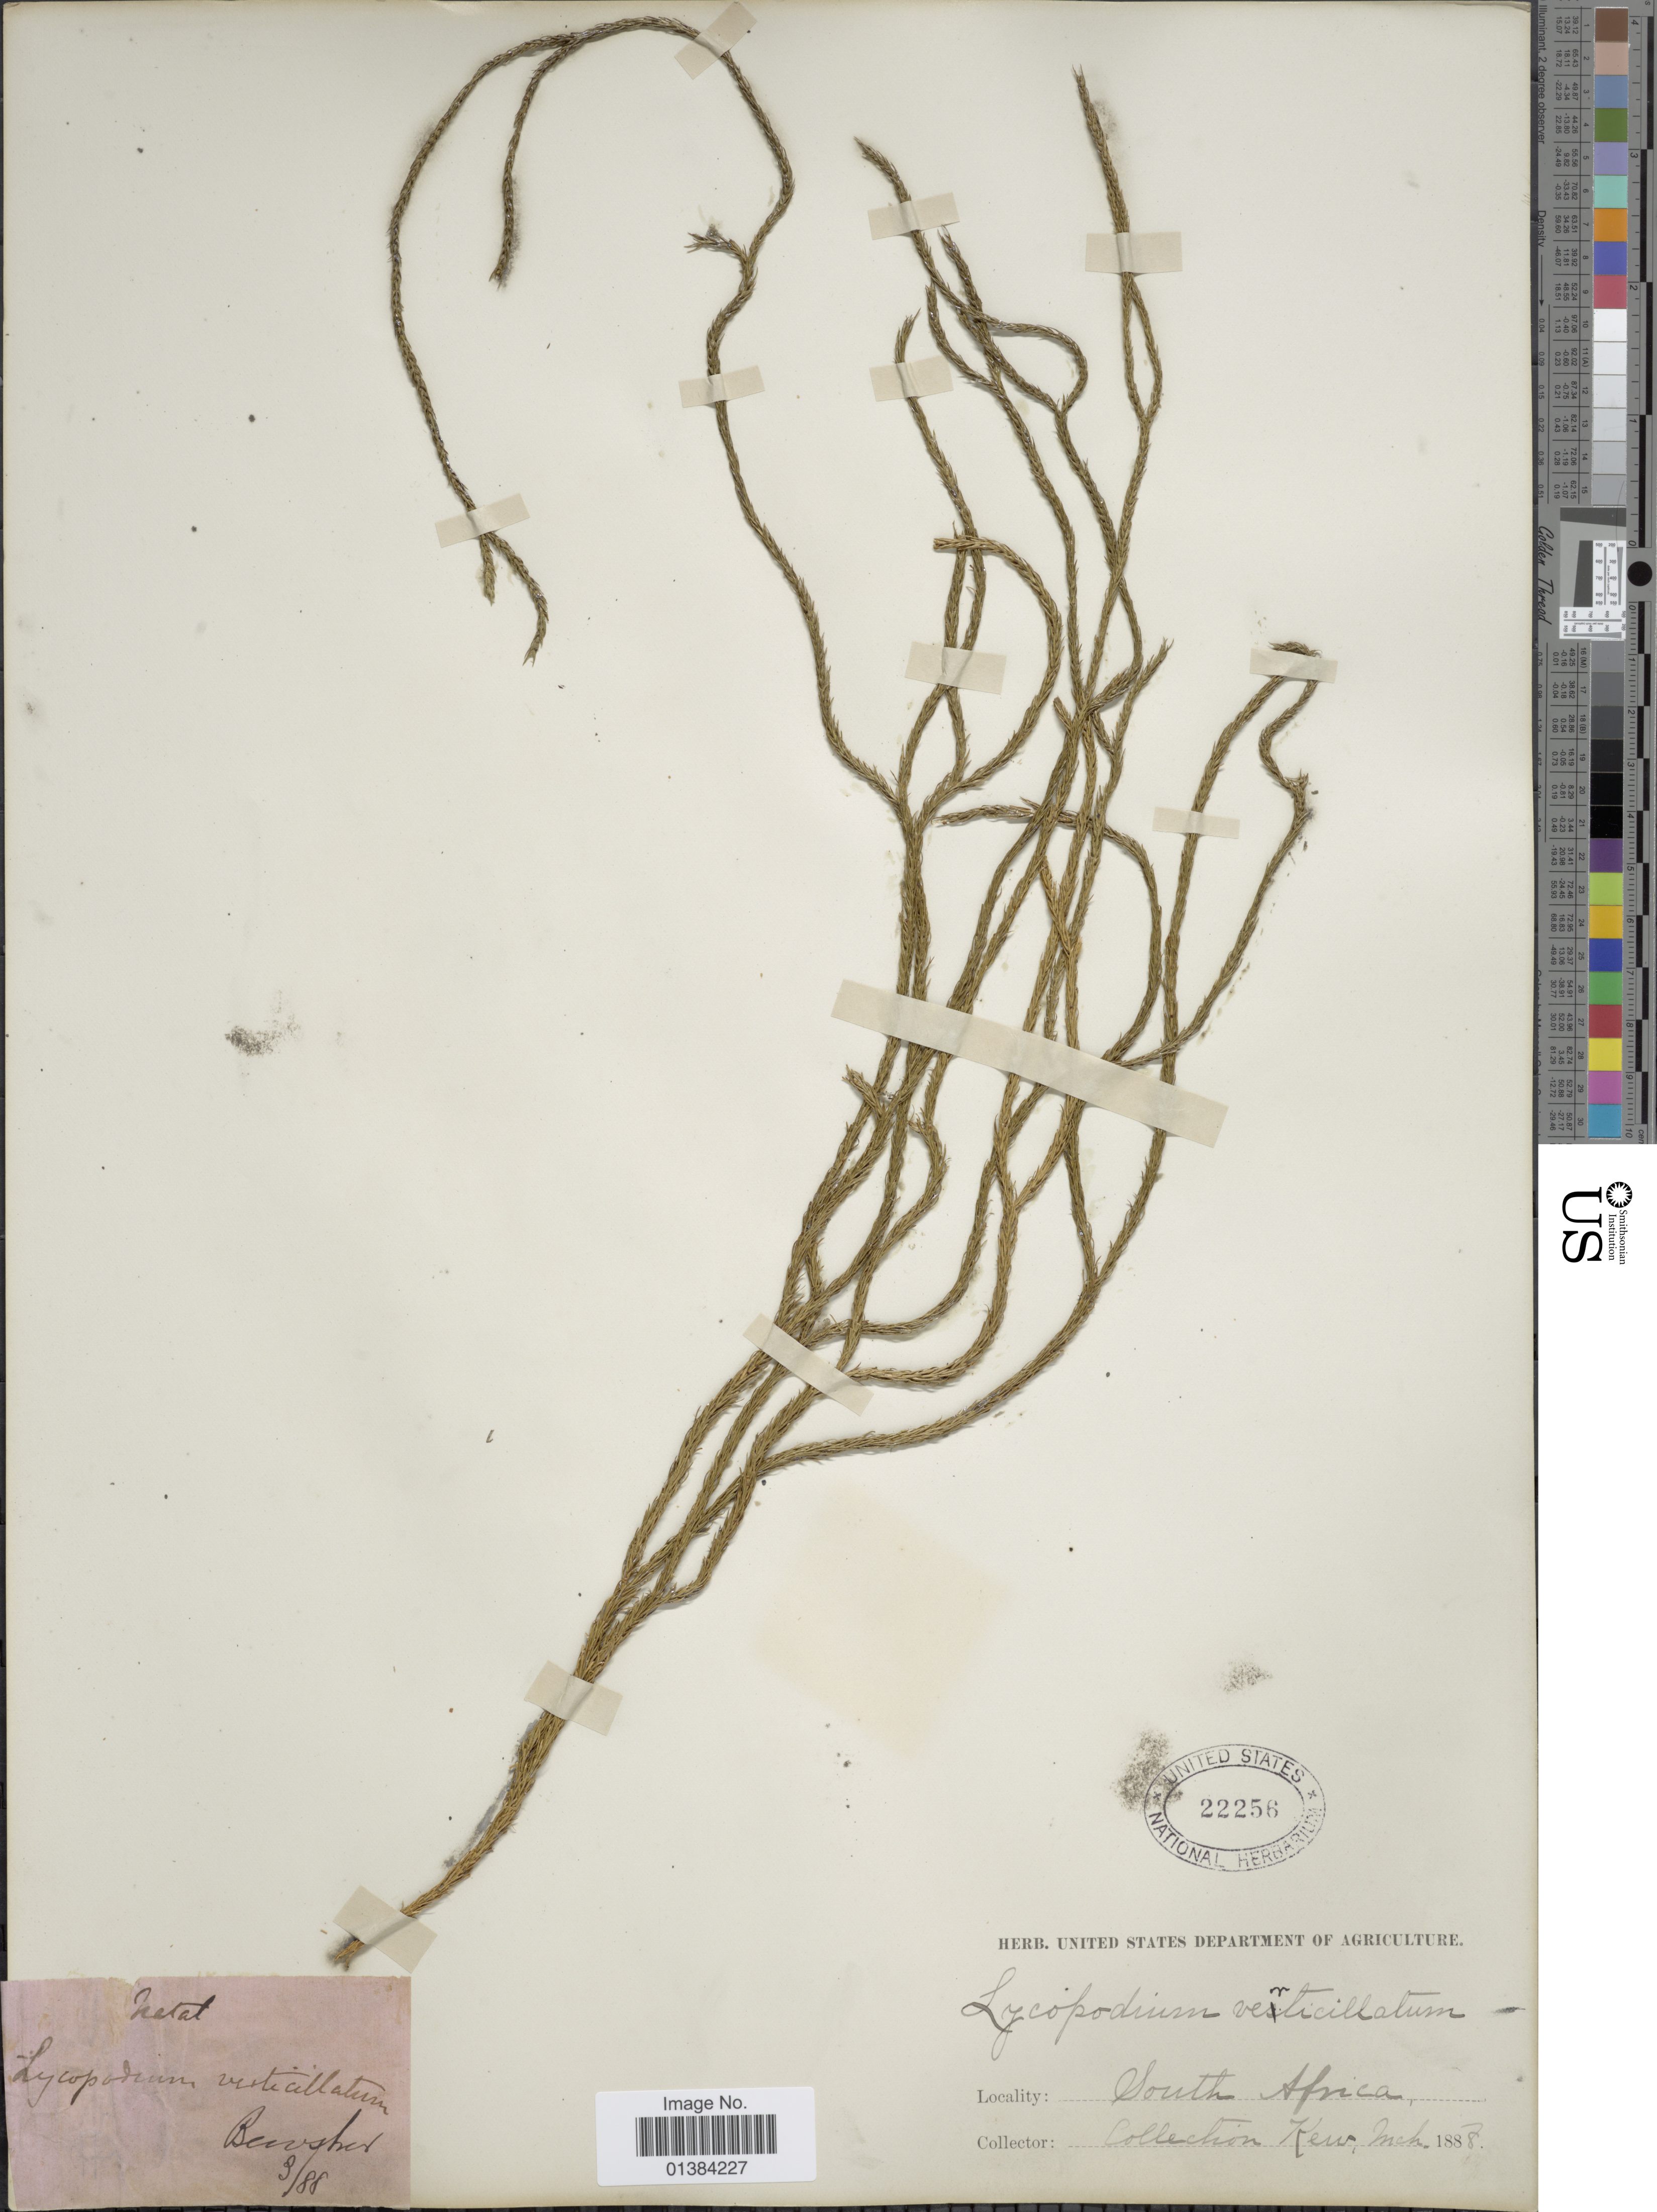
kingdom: Plantae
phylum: Tracheophyta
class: Lycopodiopsida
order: Lycopodiales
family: Lycopodiaceae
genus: Phlegmariurus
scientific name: Phlegmariurus verticillatus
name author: (L. f.) A. R. Field & Testo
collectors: C. Bewsher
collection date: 1888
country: South Africa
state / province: KwaZulu-Natal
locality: Natal.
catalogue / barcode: US 22256